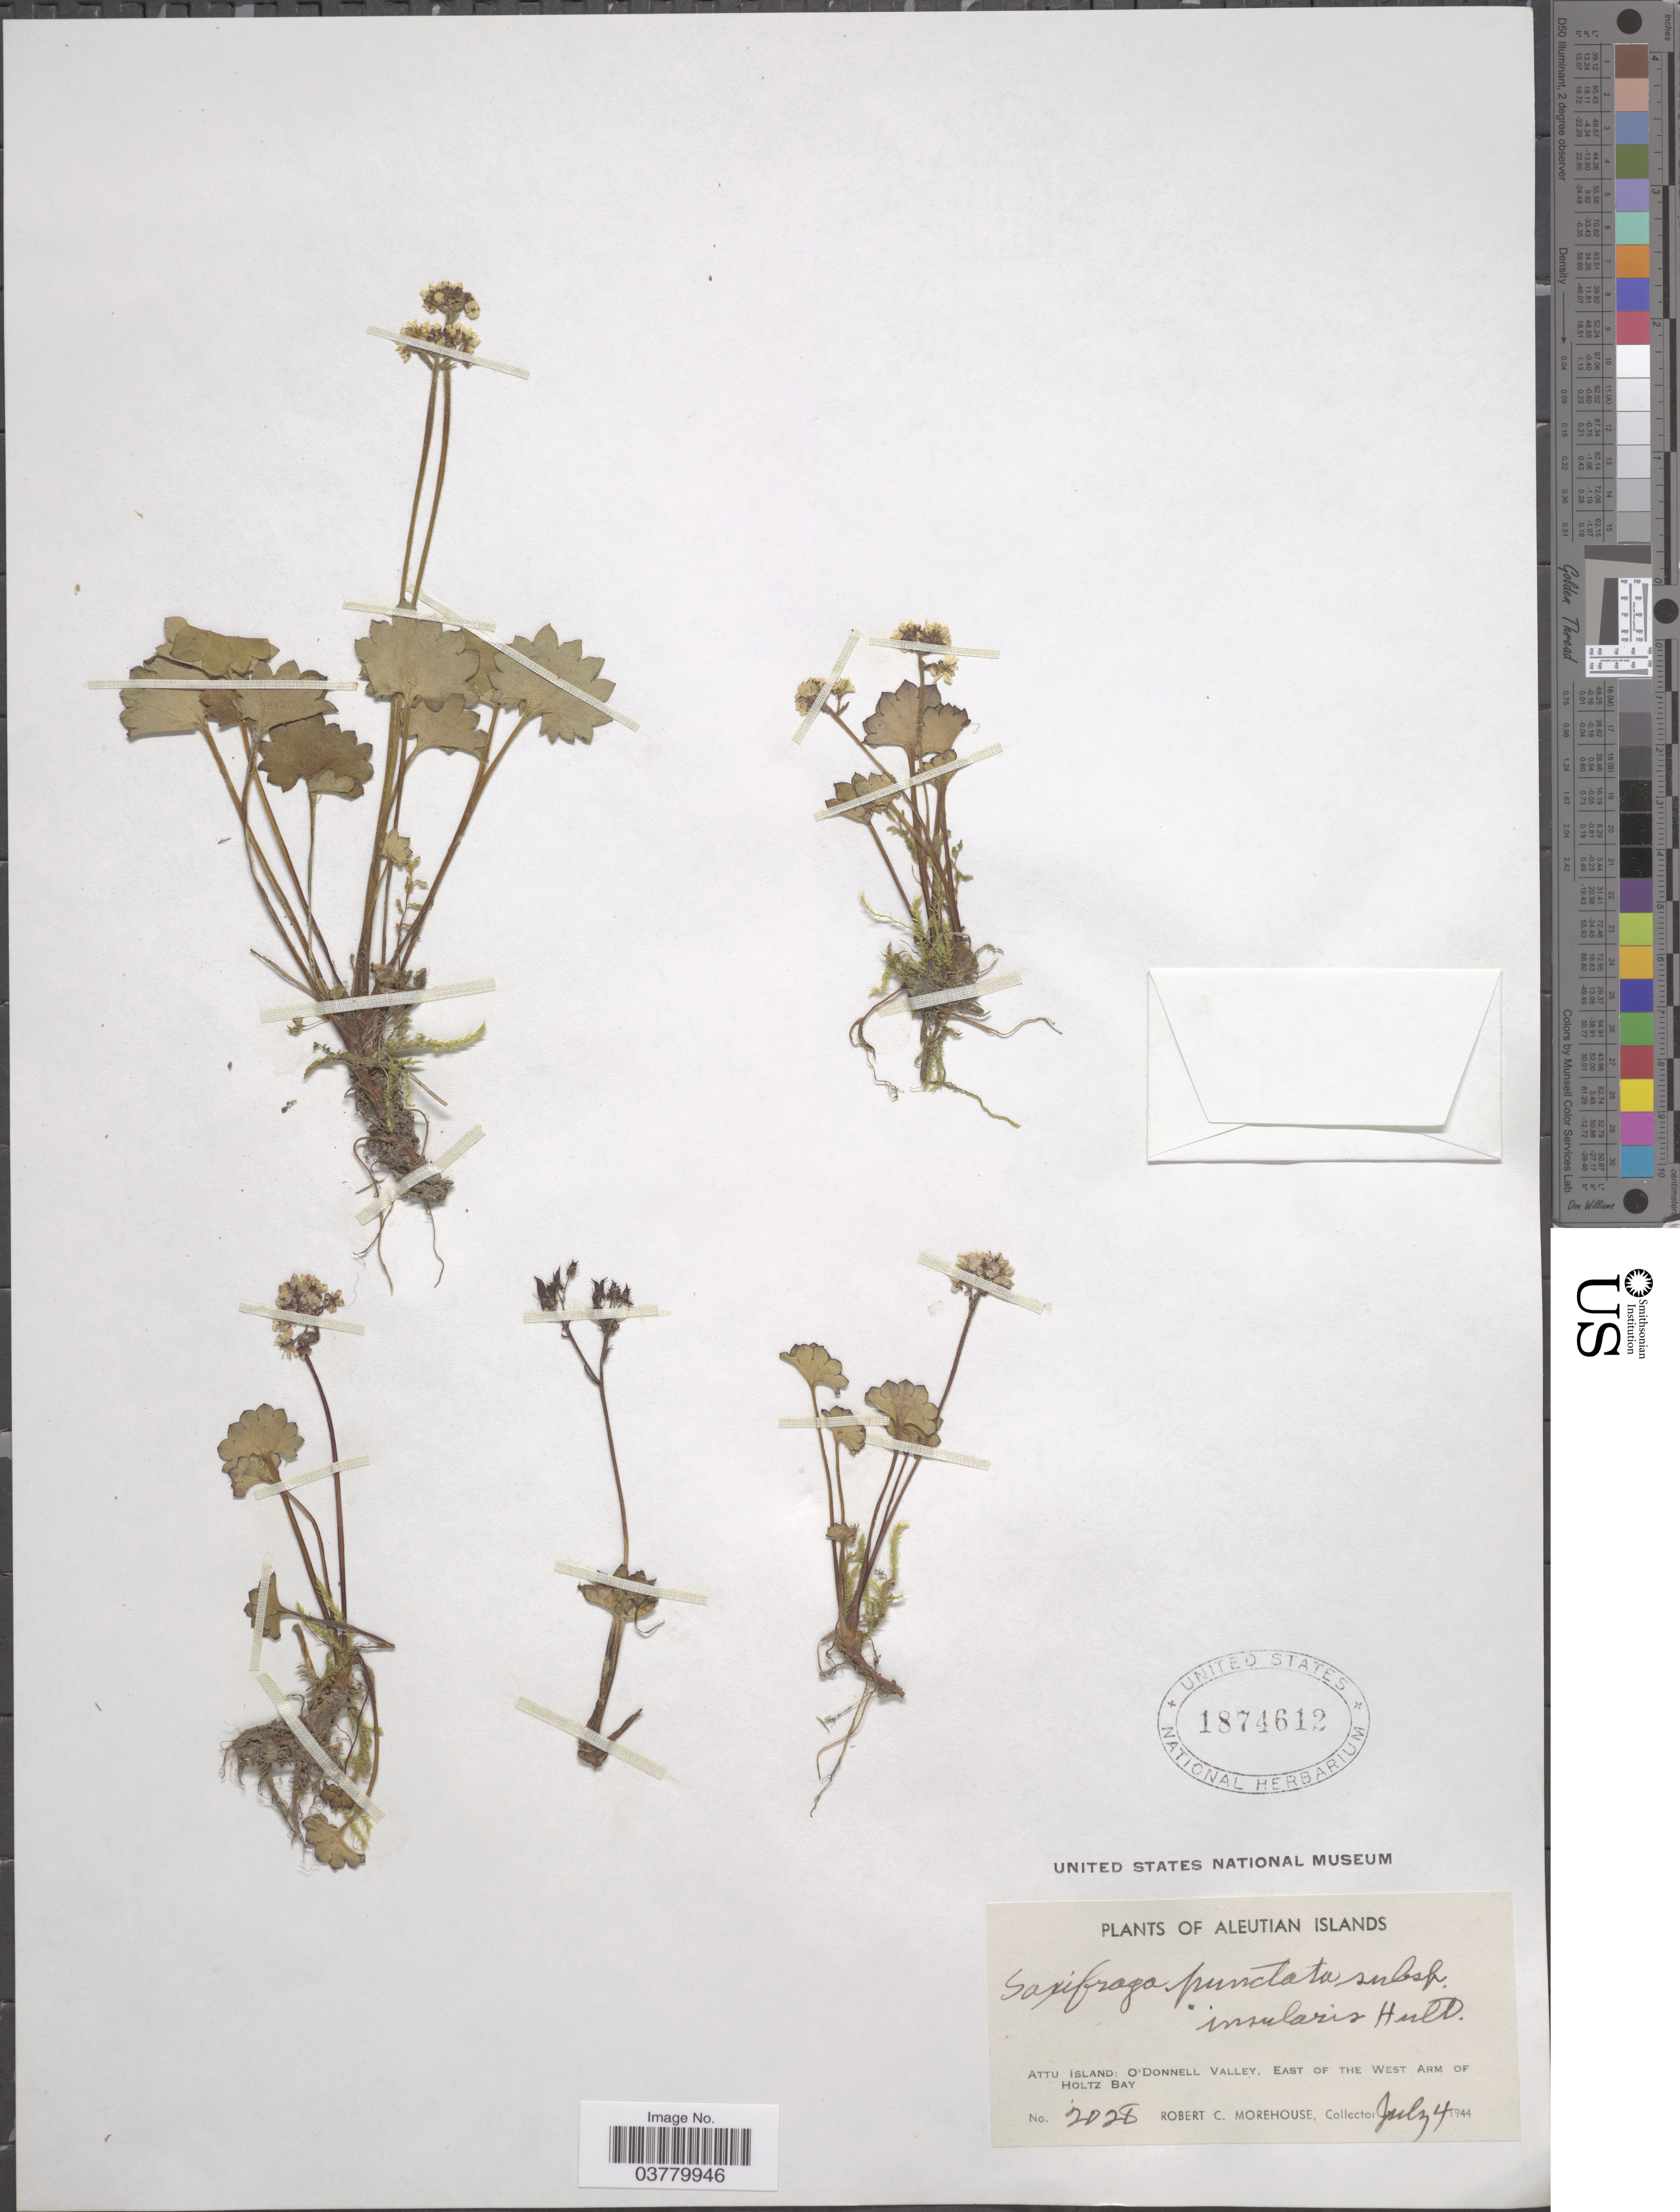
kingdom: Plantae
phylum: Tracheophyta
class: Magnoliopsida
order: Saxifragales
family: Saxifragaceae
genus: Micranthes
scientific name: Micranthes nelsoniana var. insularis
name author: (Hultén) Gornall & H. Ohba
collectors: R. Morehouse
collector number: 2028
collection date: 1944-07-04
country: United States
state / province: Alaska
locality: Aleutian Islands. Attu Island: O'Donnell Valley, East of the West Arm of Holtz Bay.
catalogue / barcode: US 1874612